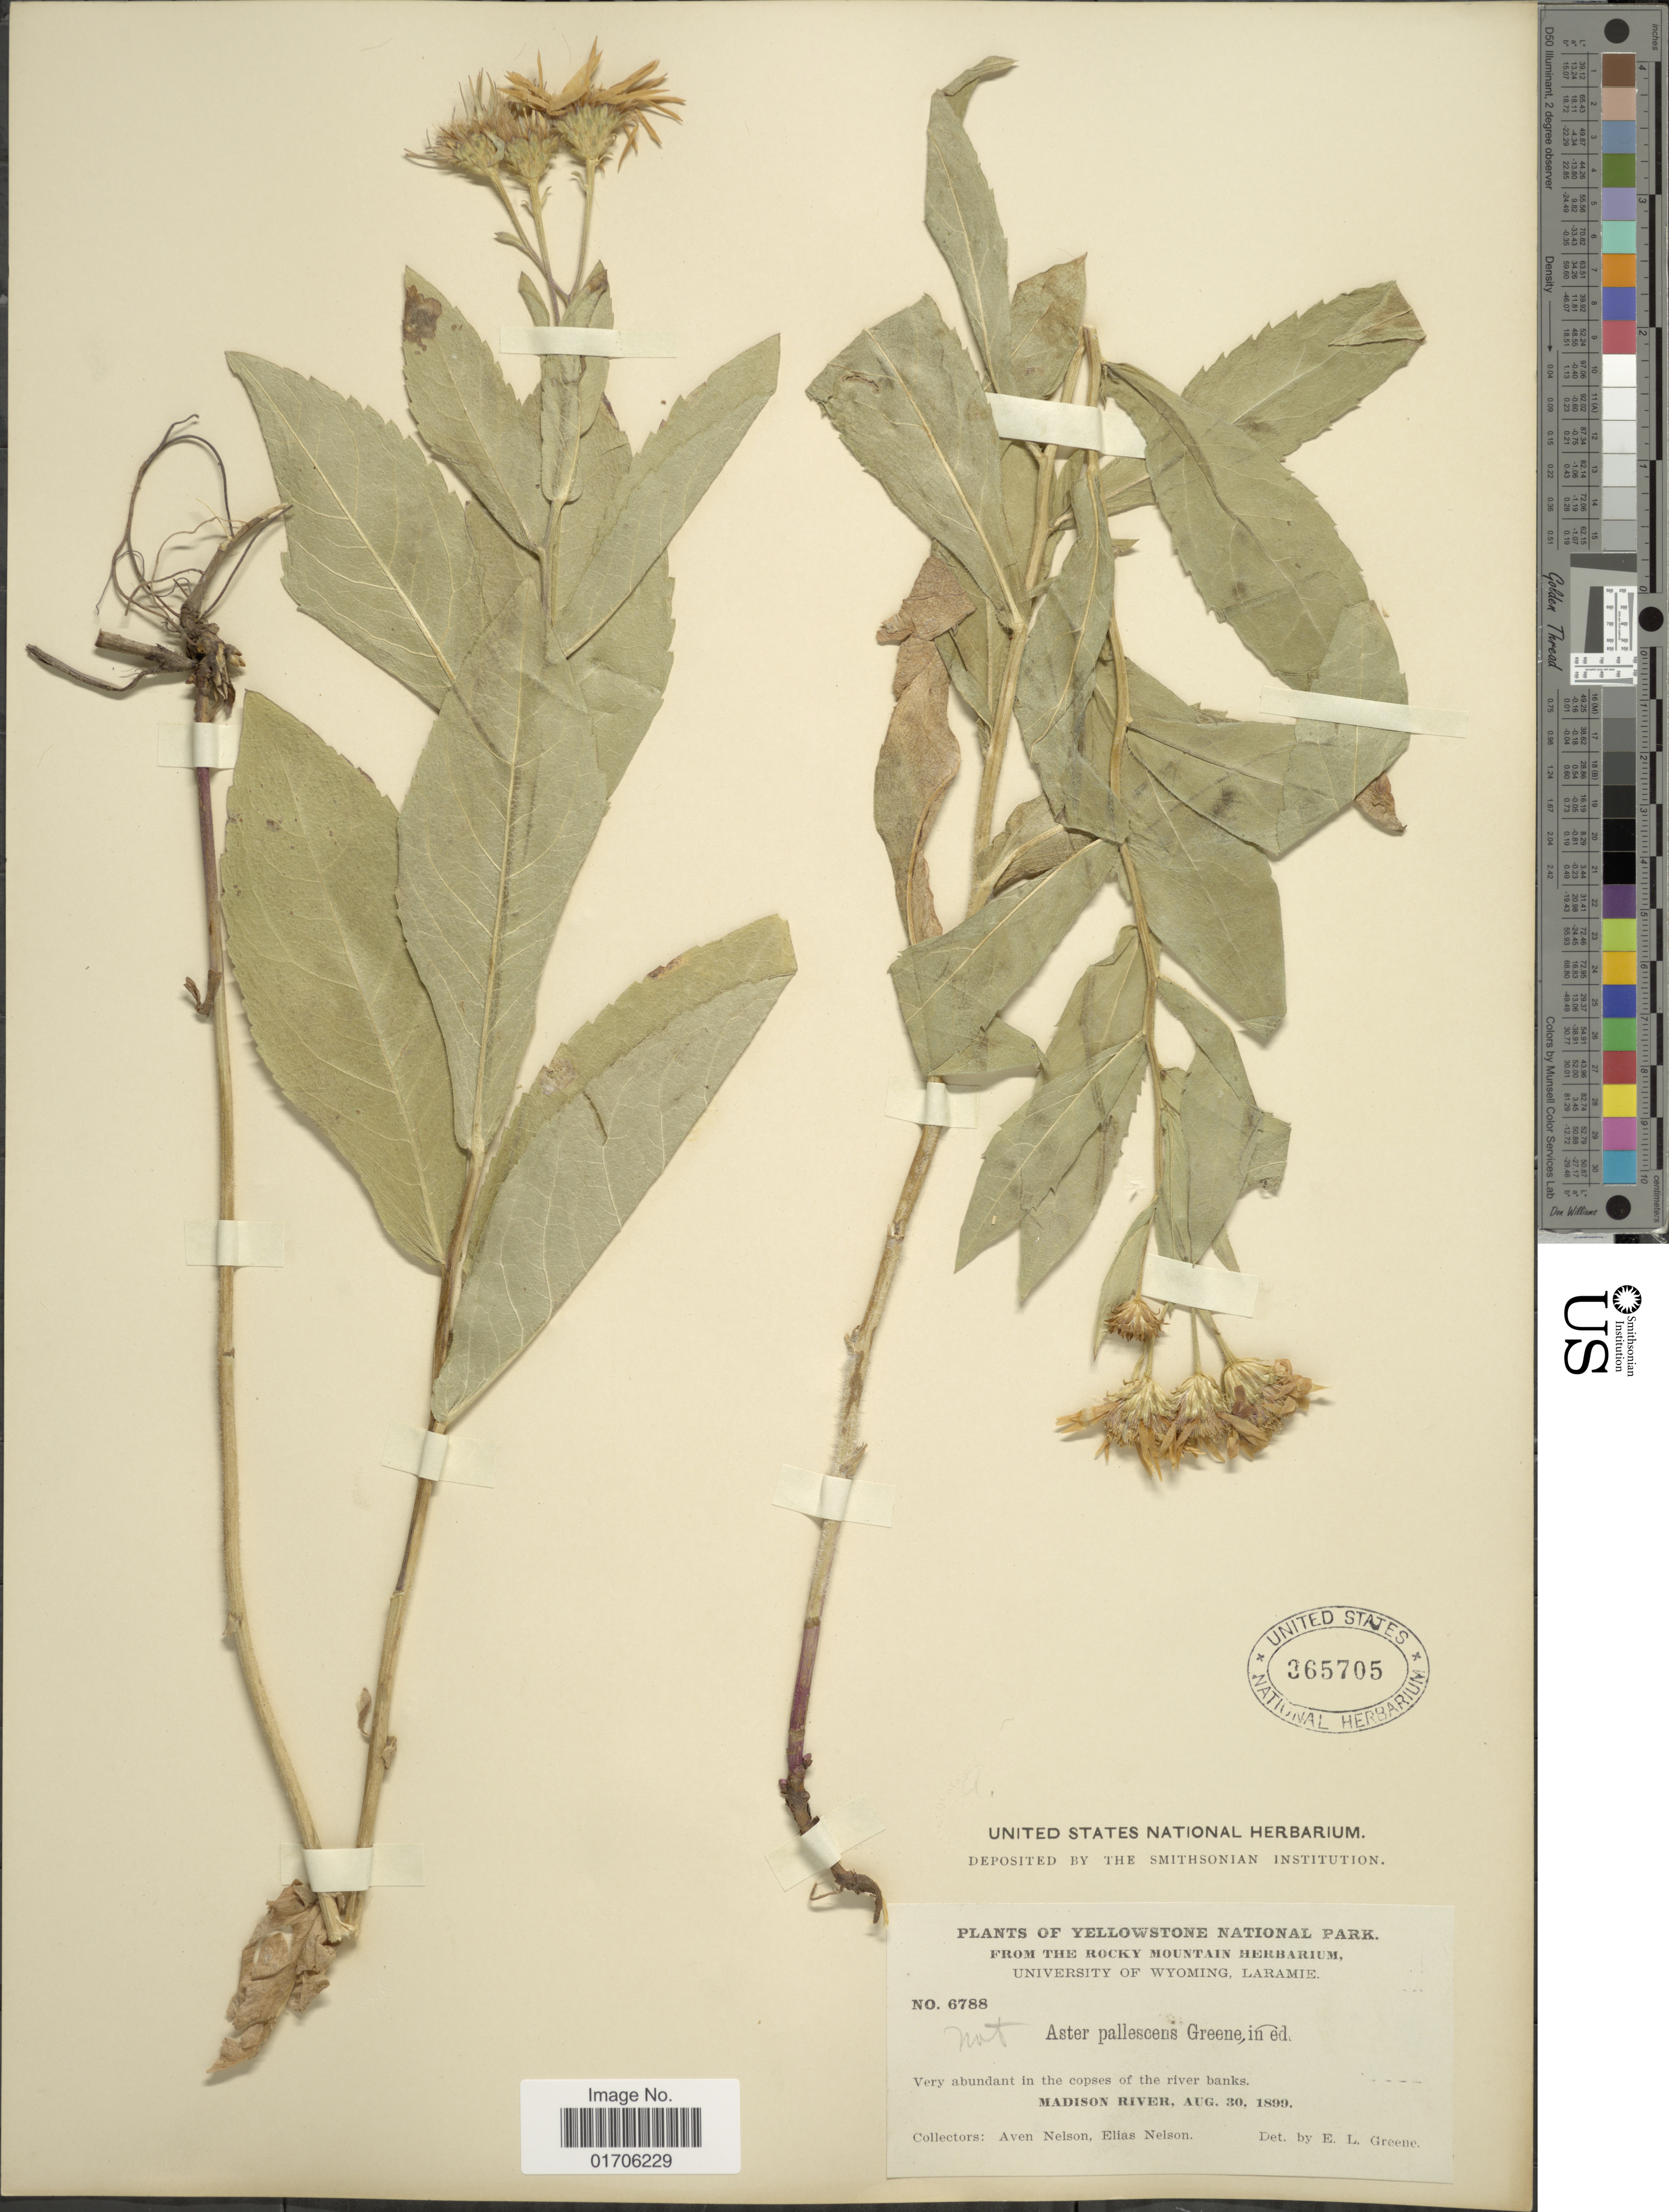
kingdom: Plantae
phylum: Tracheophyta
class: Magnoliopsida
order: Asterales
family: Asteraceae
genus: Eurybia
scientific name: Eurybia conspicua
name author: (Lindl.) G.L. Nesom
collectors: A. Nelson & E. Nelson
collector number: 6788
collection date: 1899-08-30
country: United States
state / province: Wyoming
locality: Yellowstone National Park. Very abundant in the copses of the river banks. Madison River.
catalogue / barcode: US 365705